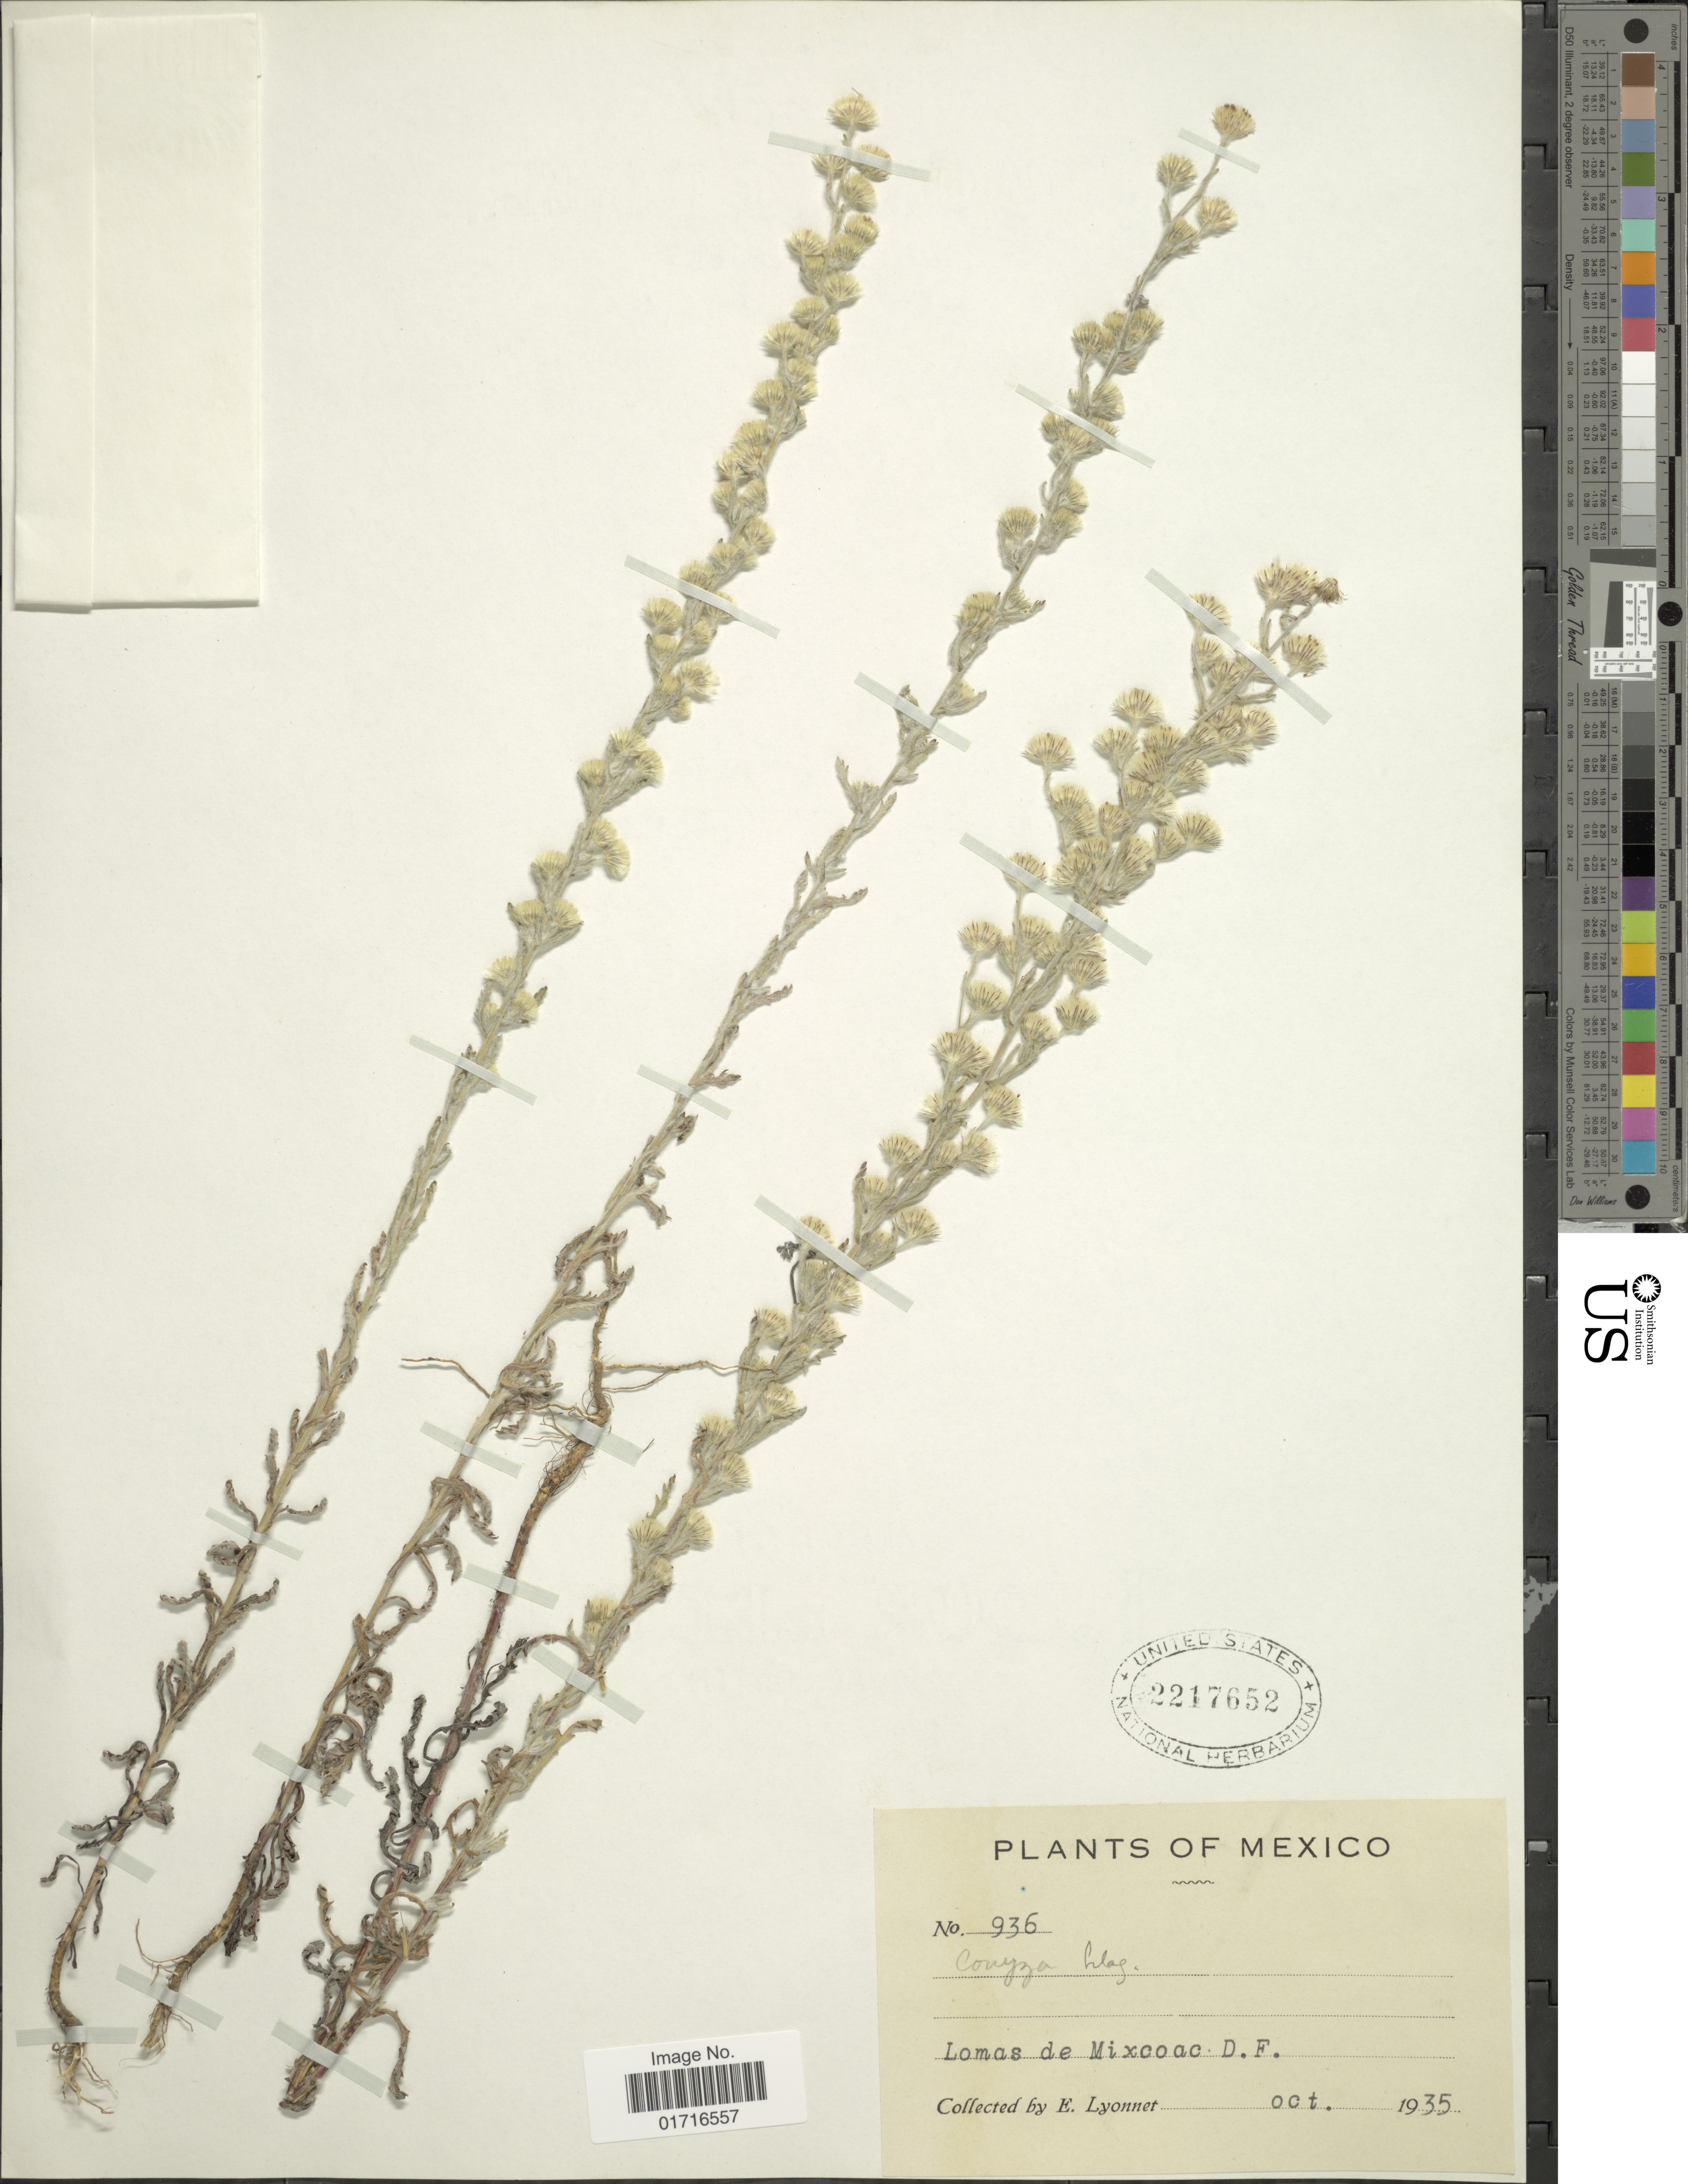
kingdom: Plantae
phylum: Tracheophyta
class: Magnoliopsida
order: Asterales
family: Asteraceae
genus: Conyza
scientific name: Conyza filaginoides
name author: (DC.) Hieron.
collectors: E. Lyonnet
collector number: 936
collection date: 1935-10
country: Mexico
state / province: Distrito Federal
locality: Lomas de Mixcoac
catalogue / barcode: US 2217652